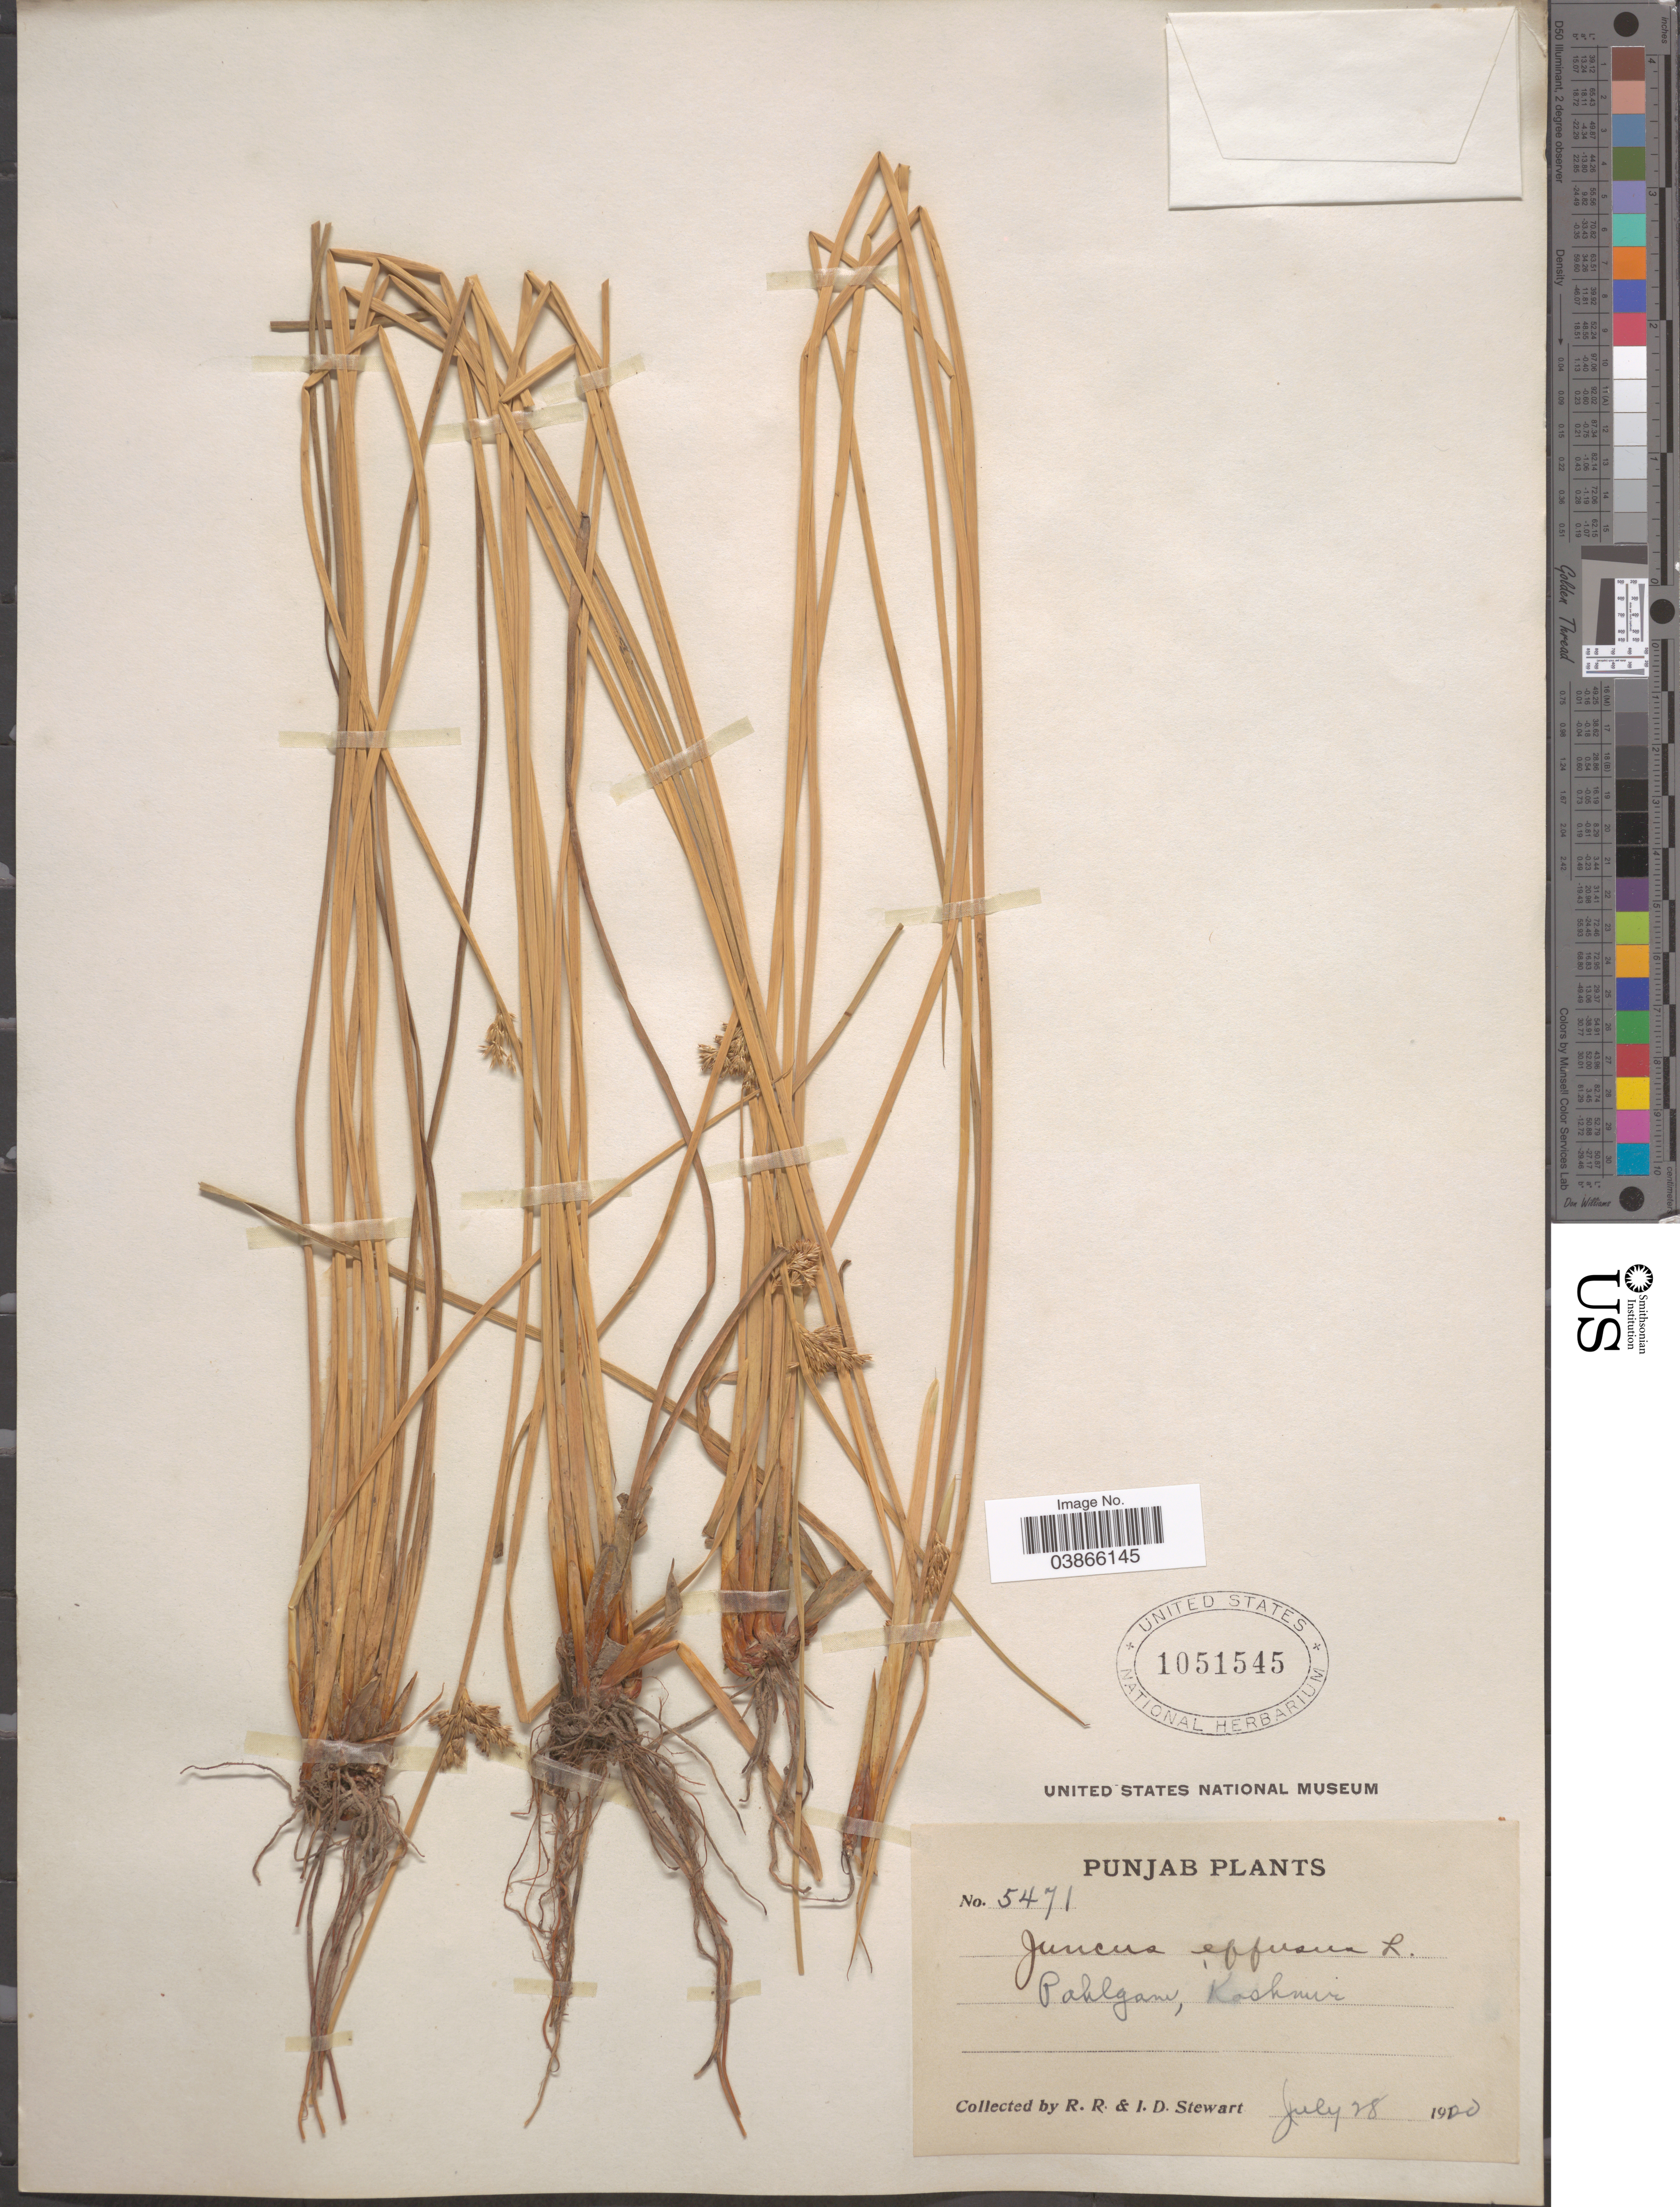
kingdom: Plantae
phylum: Tracheophyta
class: Liliopsida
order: Poales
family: Juncaceae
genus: Juncus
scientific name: Juncus effusus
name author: L.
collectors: R. Stewart & I. Stewart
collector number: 5471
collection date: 1920-07-28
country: India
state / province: Jammu and Kashmir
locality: Paklgam, Kashmir.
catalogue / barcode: US 1051545